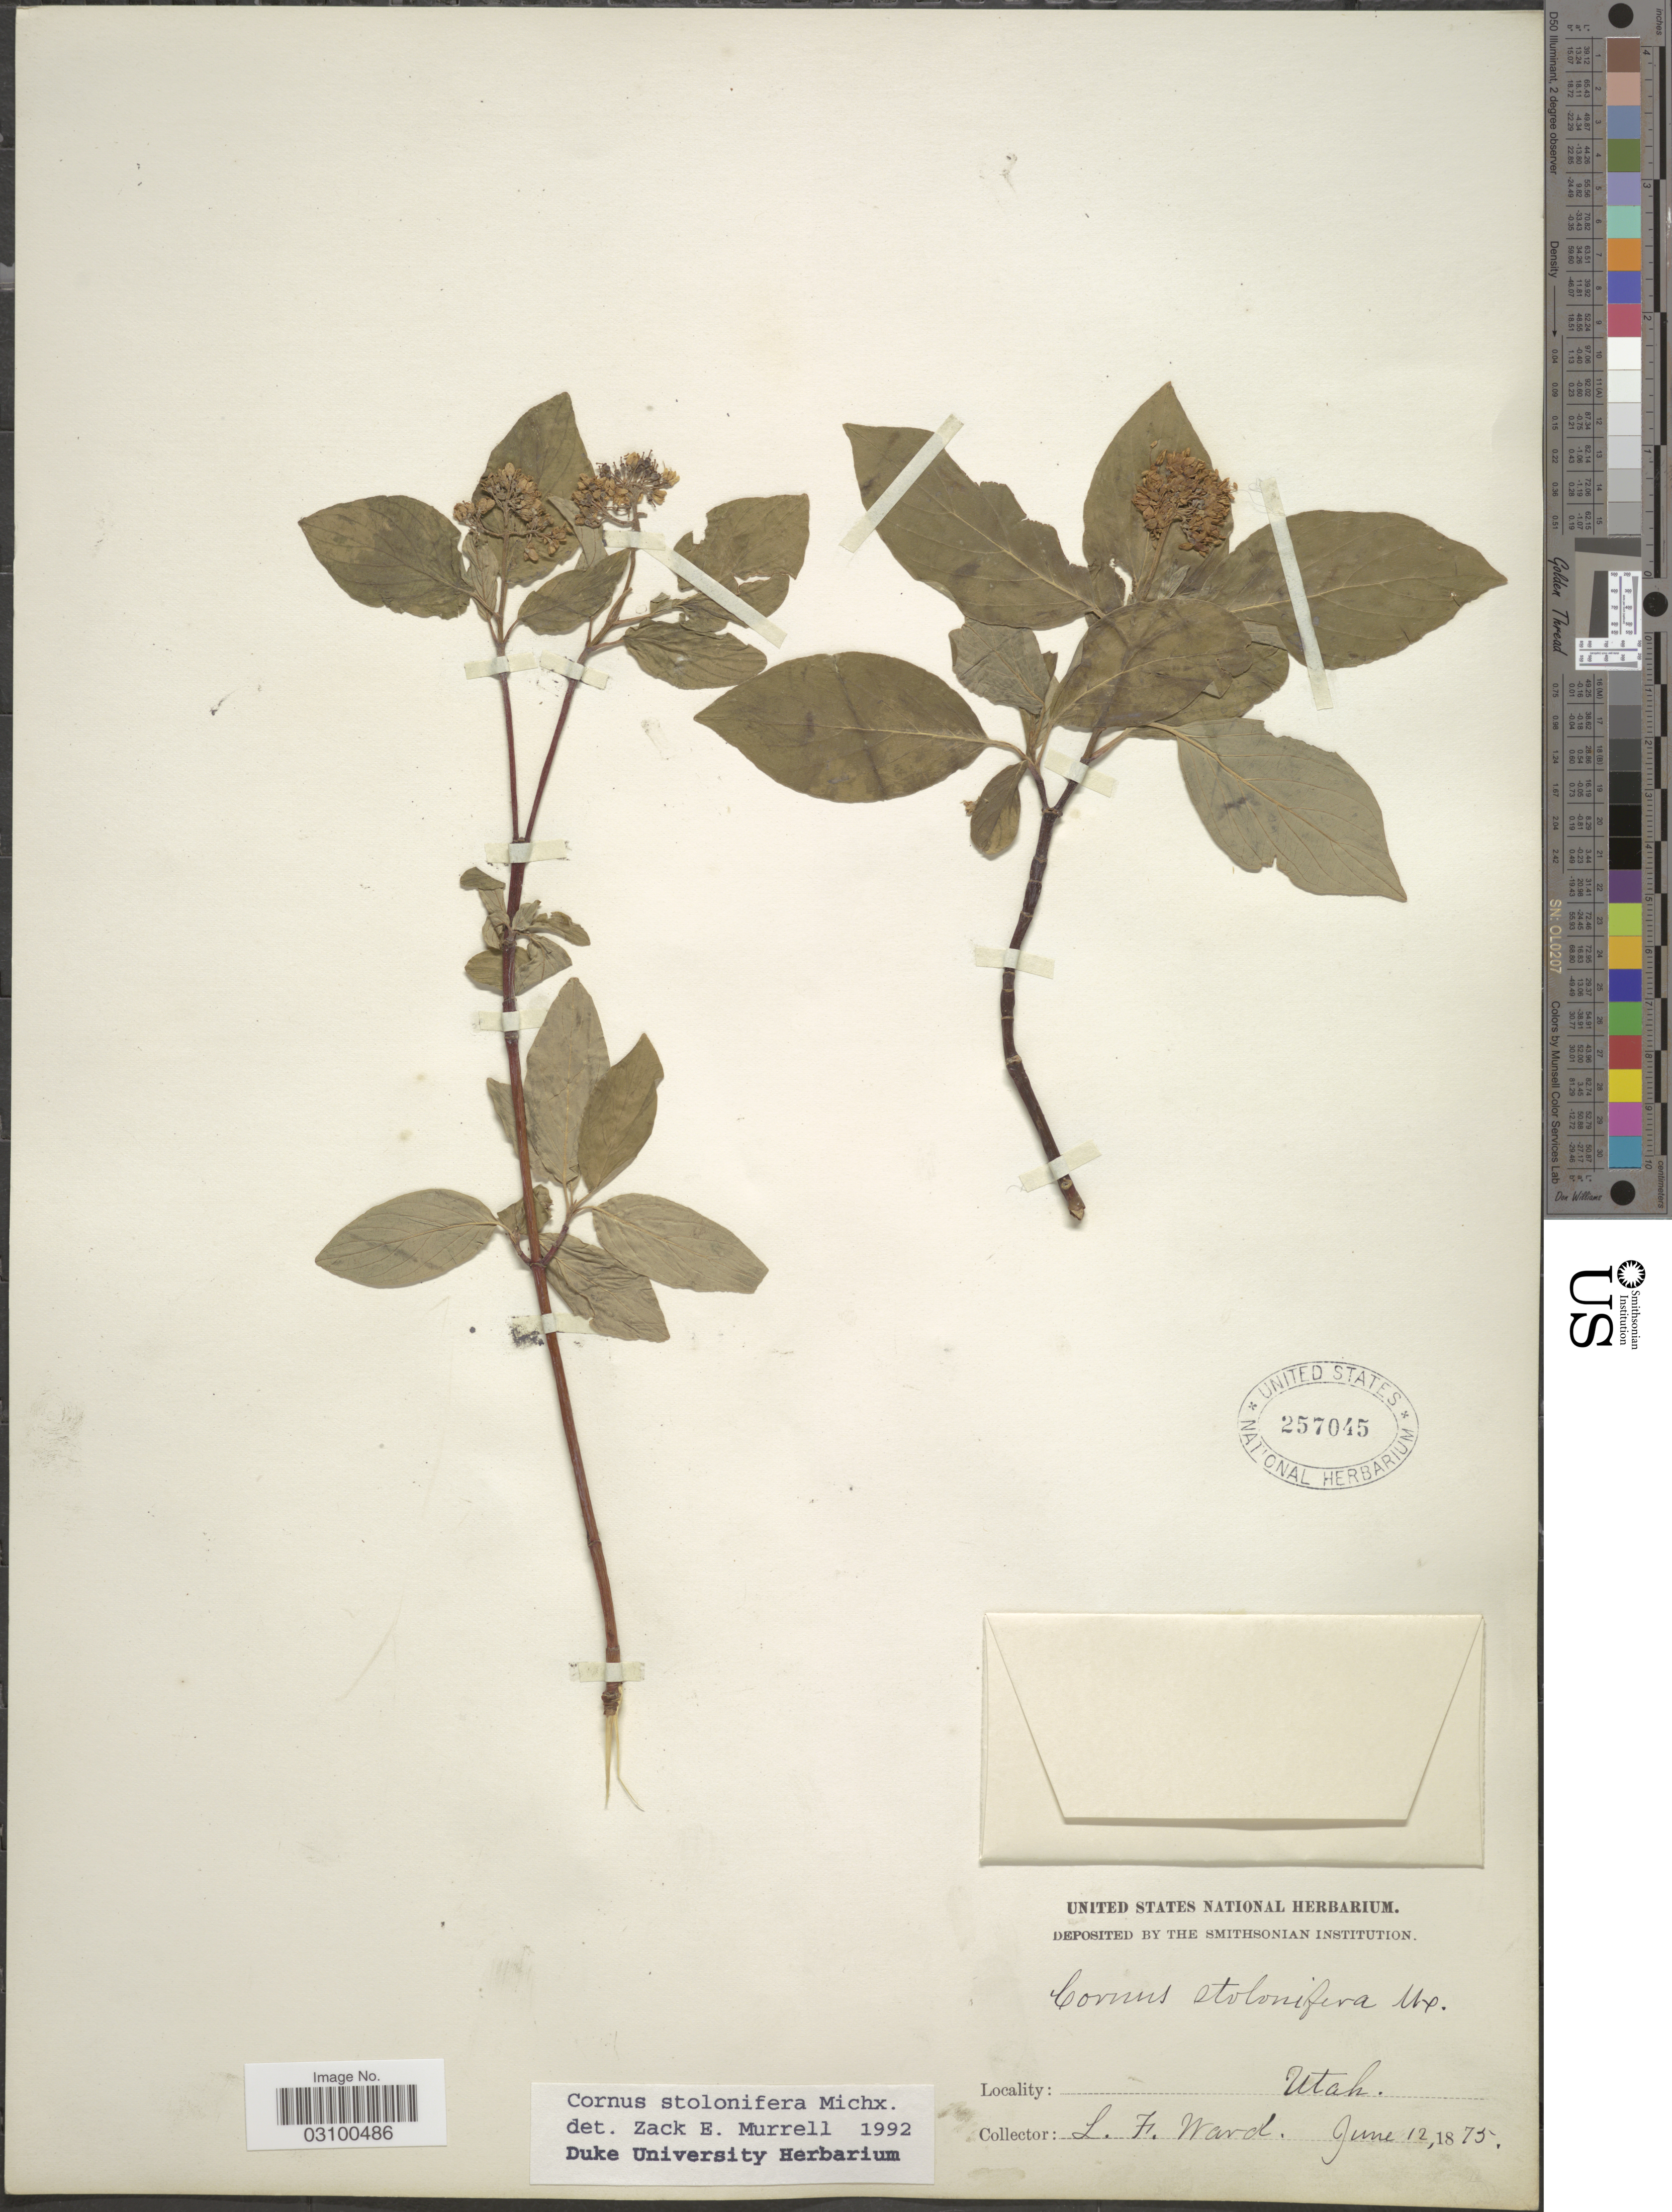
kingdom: Plantae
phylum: Tracheophyta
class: Magnoliopsida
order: Cornales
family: Cornaceae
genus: Cornus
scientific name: Cornus sericea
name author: L.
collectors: L. Ward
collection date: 1875-06-12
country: United States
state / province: Utah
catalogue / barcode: US 257045